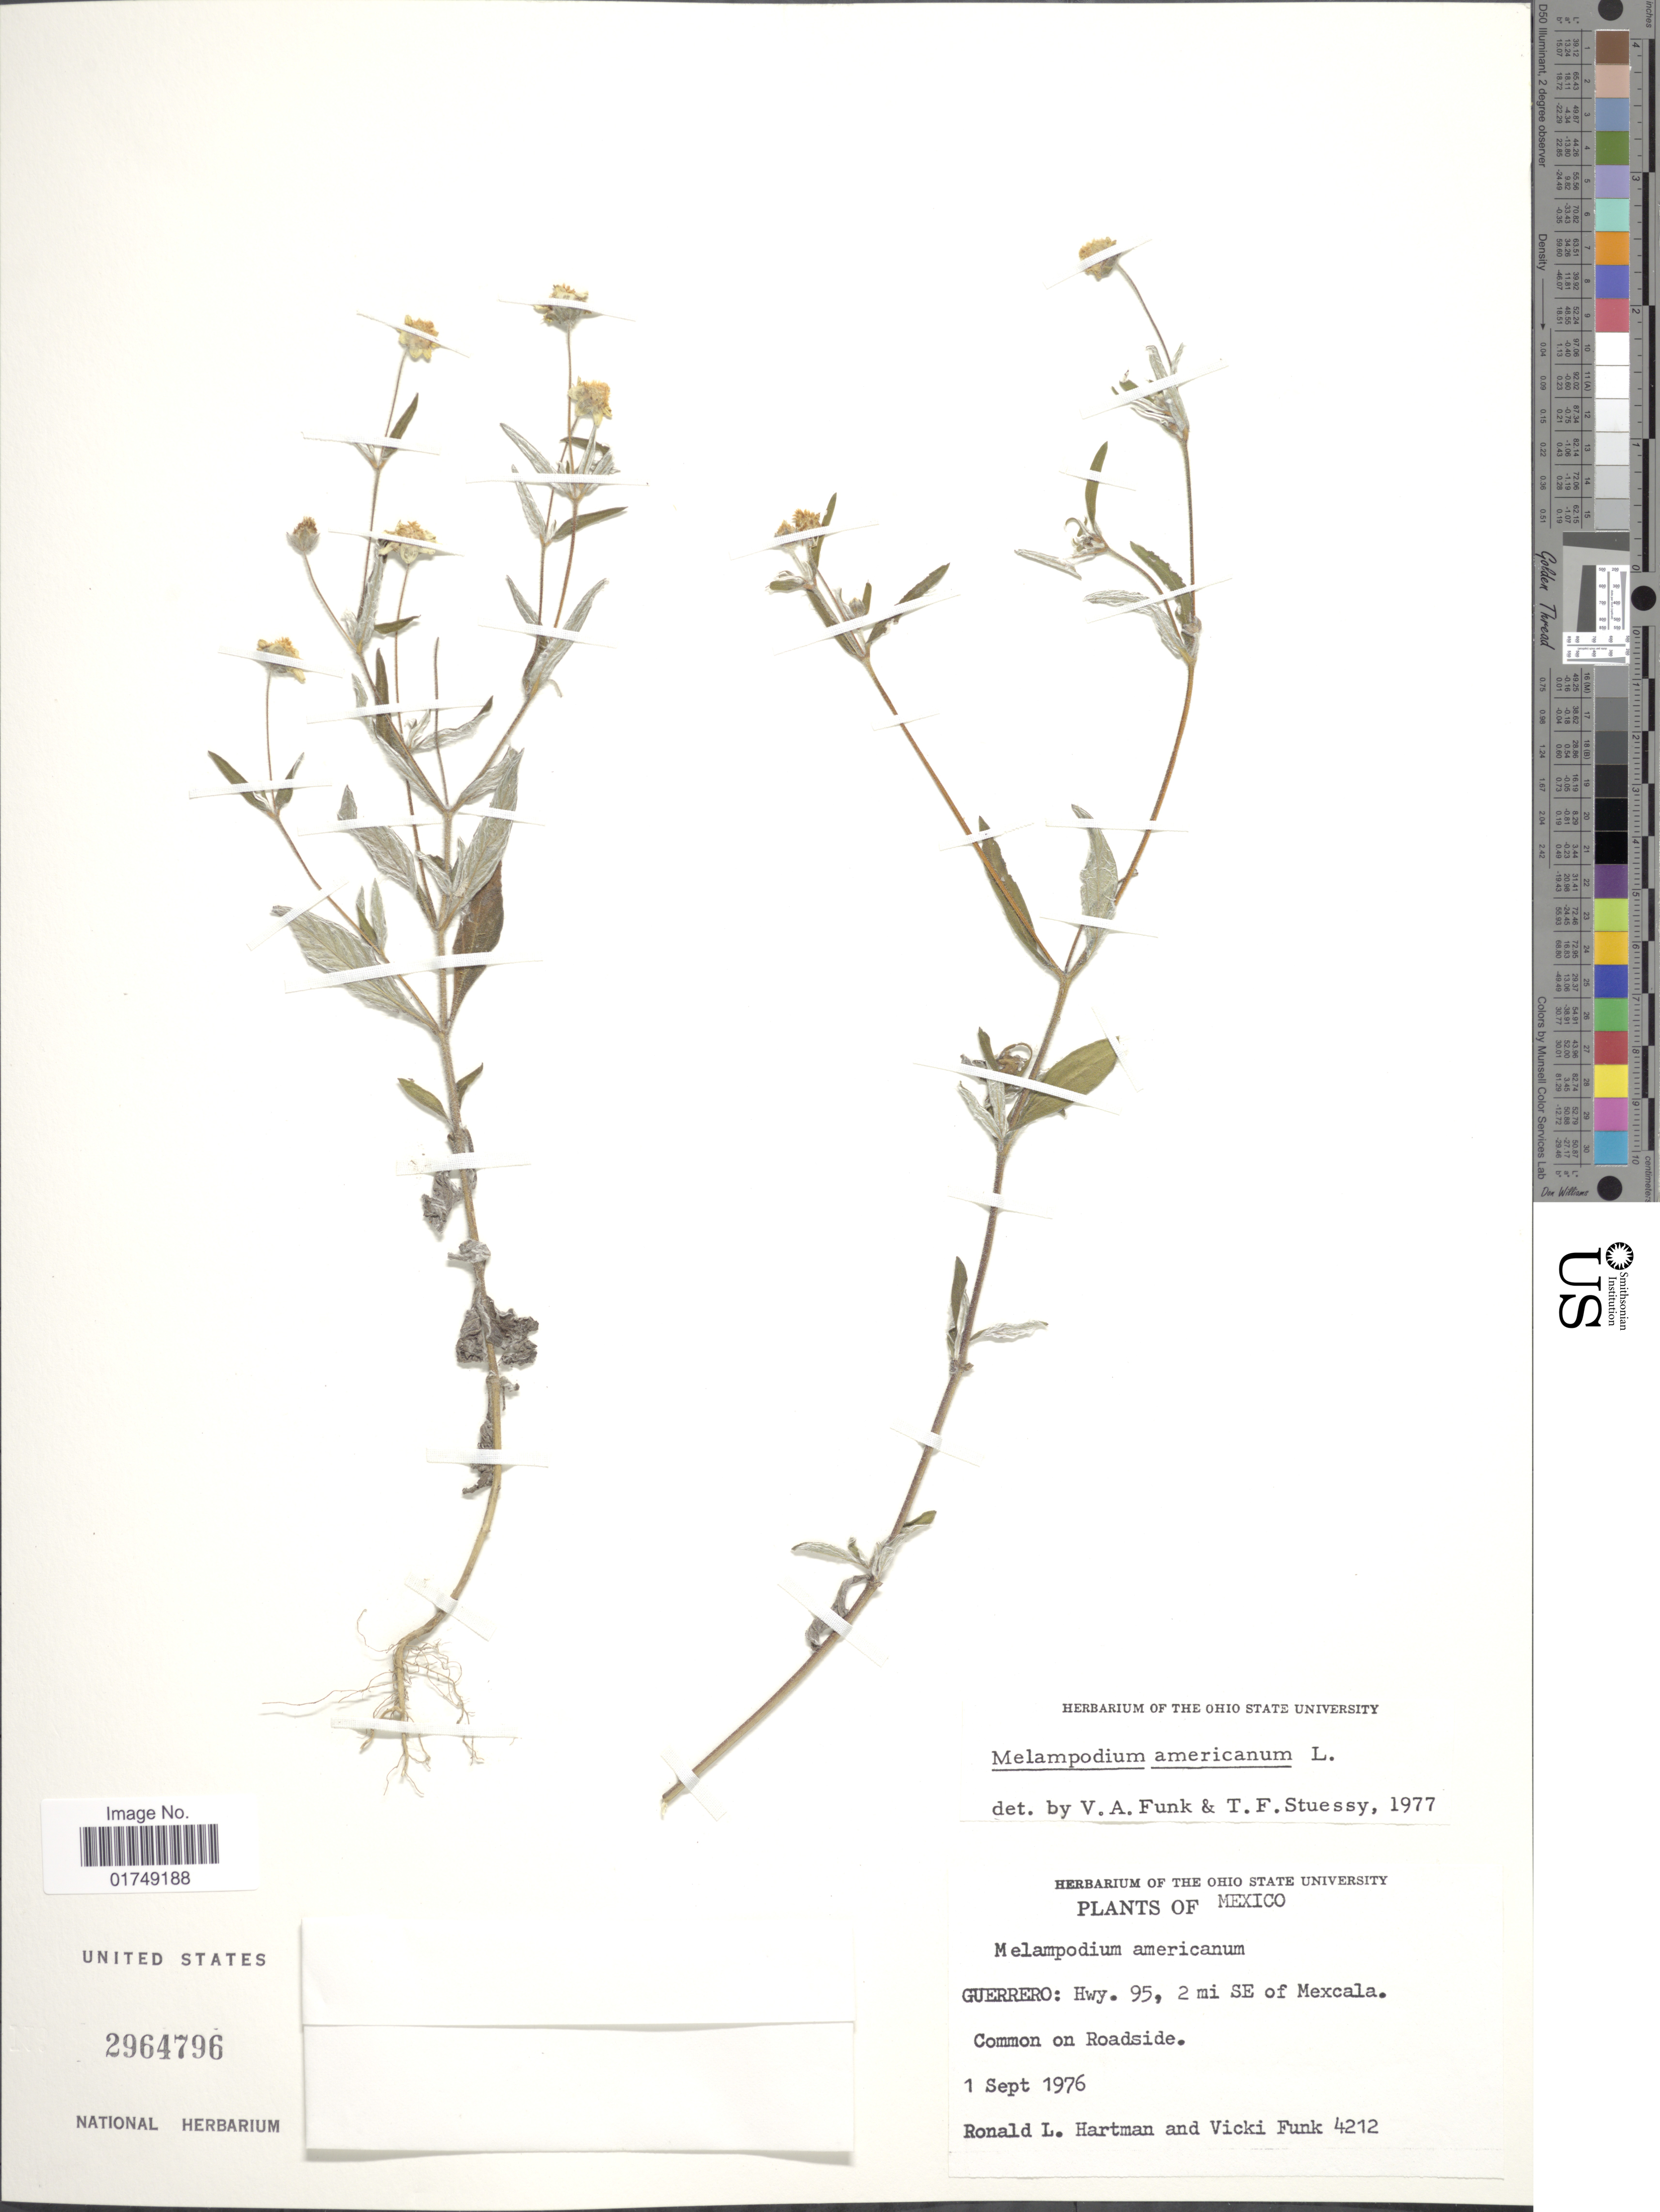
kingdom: Plantae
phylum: Tracheophyta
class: Magnoliopsida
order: Asterales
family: Asteraceae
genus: Melampodium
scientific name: Melampodium americanum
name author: L.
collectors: R. Hartman & V. Funk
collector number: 4212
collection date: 1976-09-01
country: Mexico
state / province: Guerrero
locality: Hwy. 95, 2 mi SE of Mexcala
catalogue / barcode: US 2964796